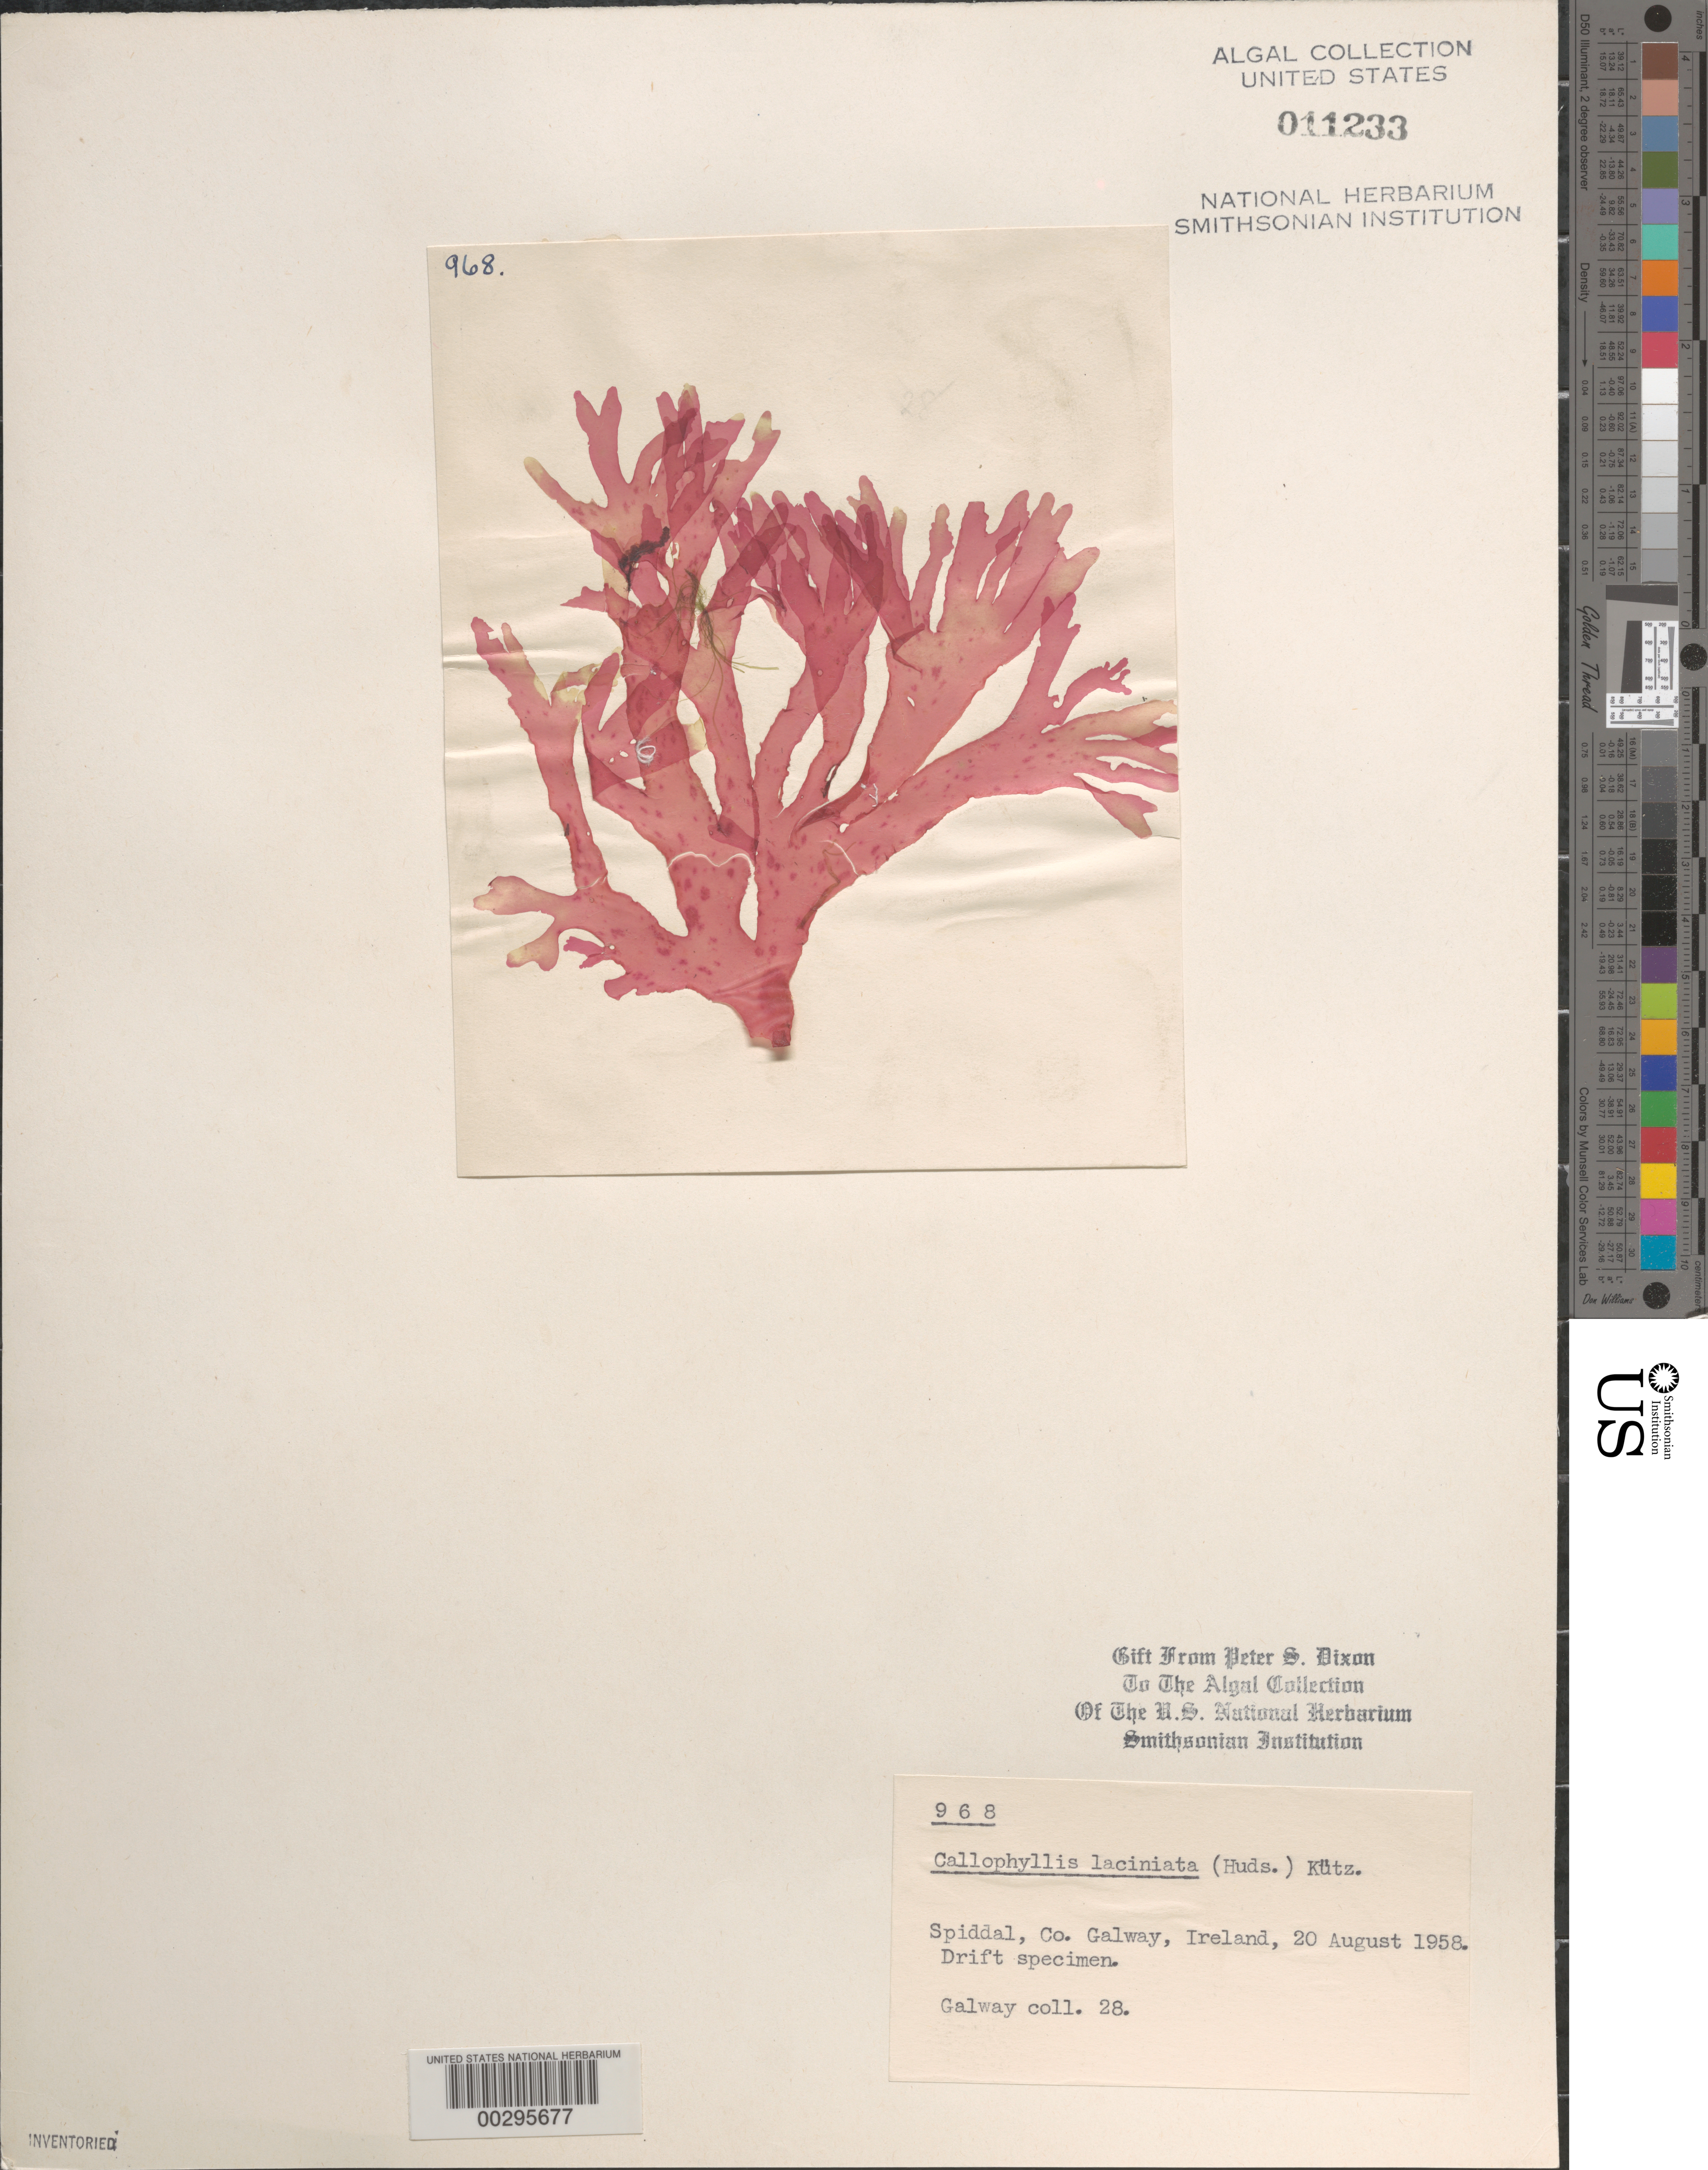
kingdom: Plantae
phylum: Rhodophyta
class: Florideophyceae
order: Gigartinales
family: Kallymeniaceae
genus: Metacallophyllis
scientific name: Metacallophyllis laciniata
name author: (Hudson) Vergés & L. Le Gall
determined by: Algae name updating Project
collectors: P. S. Dixon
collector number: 28, PSD 968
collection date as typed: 20 Aug 1958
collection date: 1958-08-20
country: Ireland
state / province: Connaught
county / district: Galway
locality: Spiddal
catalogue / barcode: US 11233